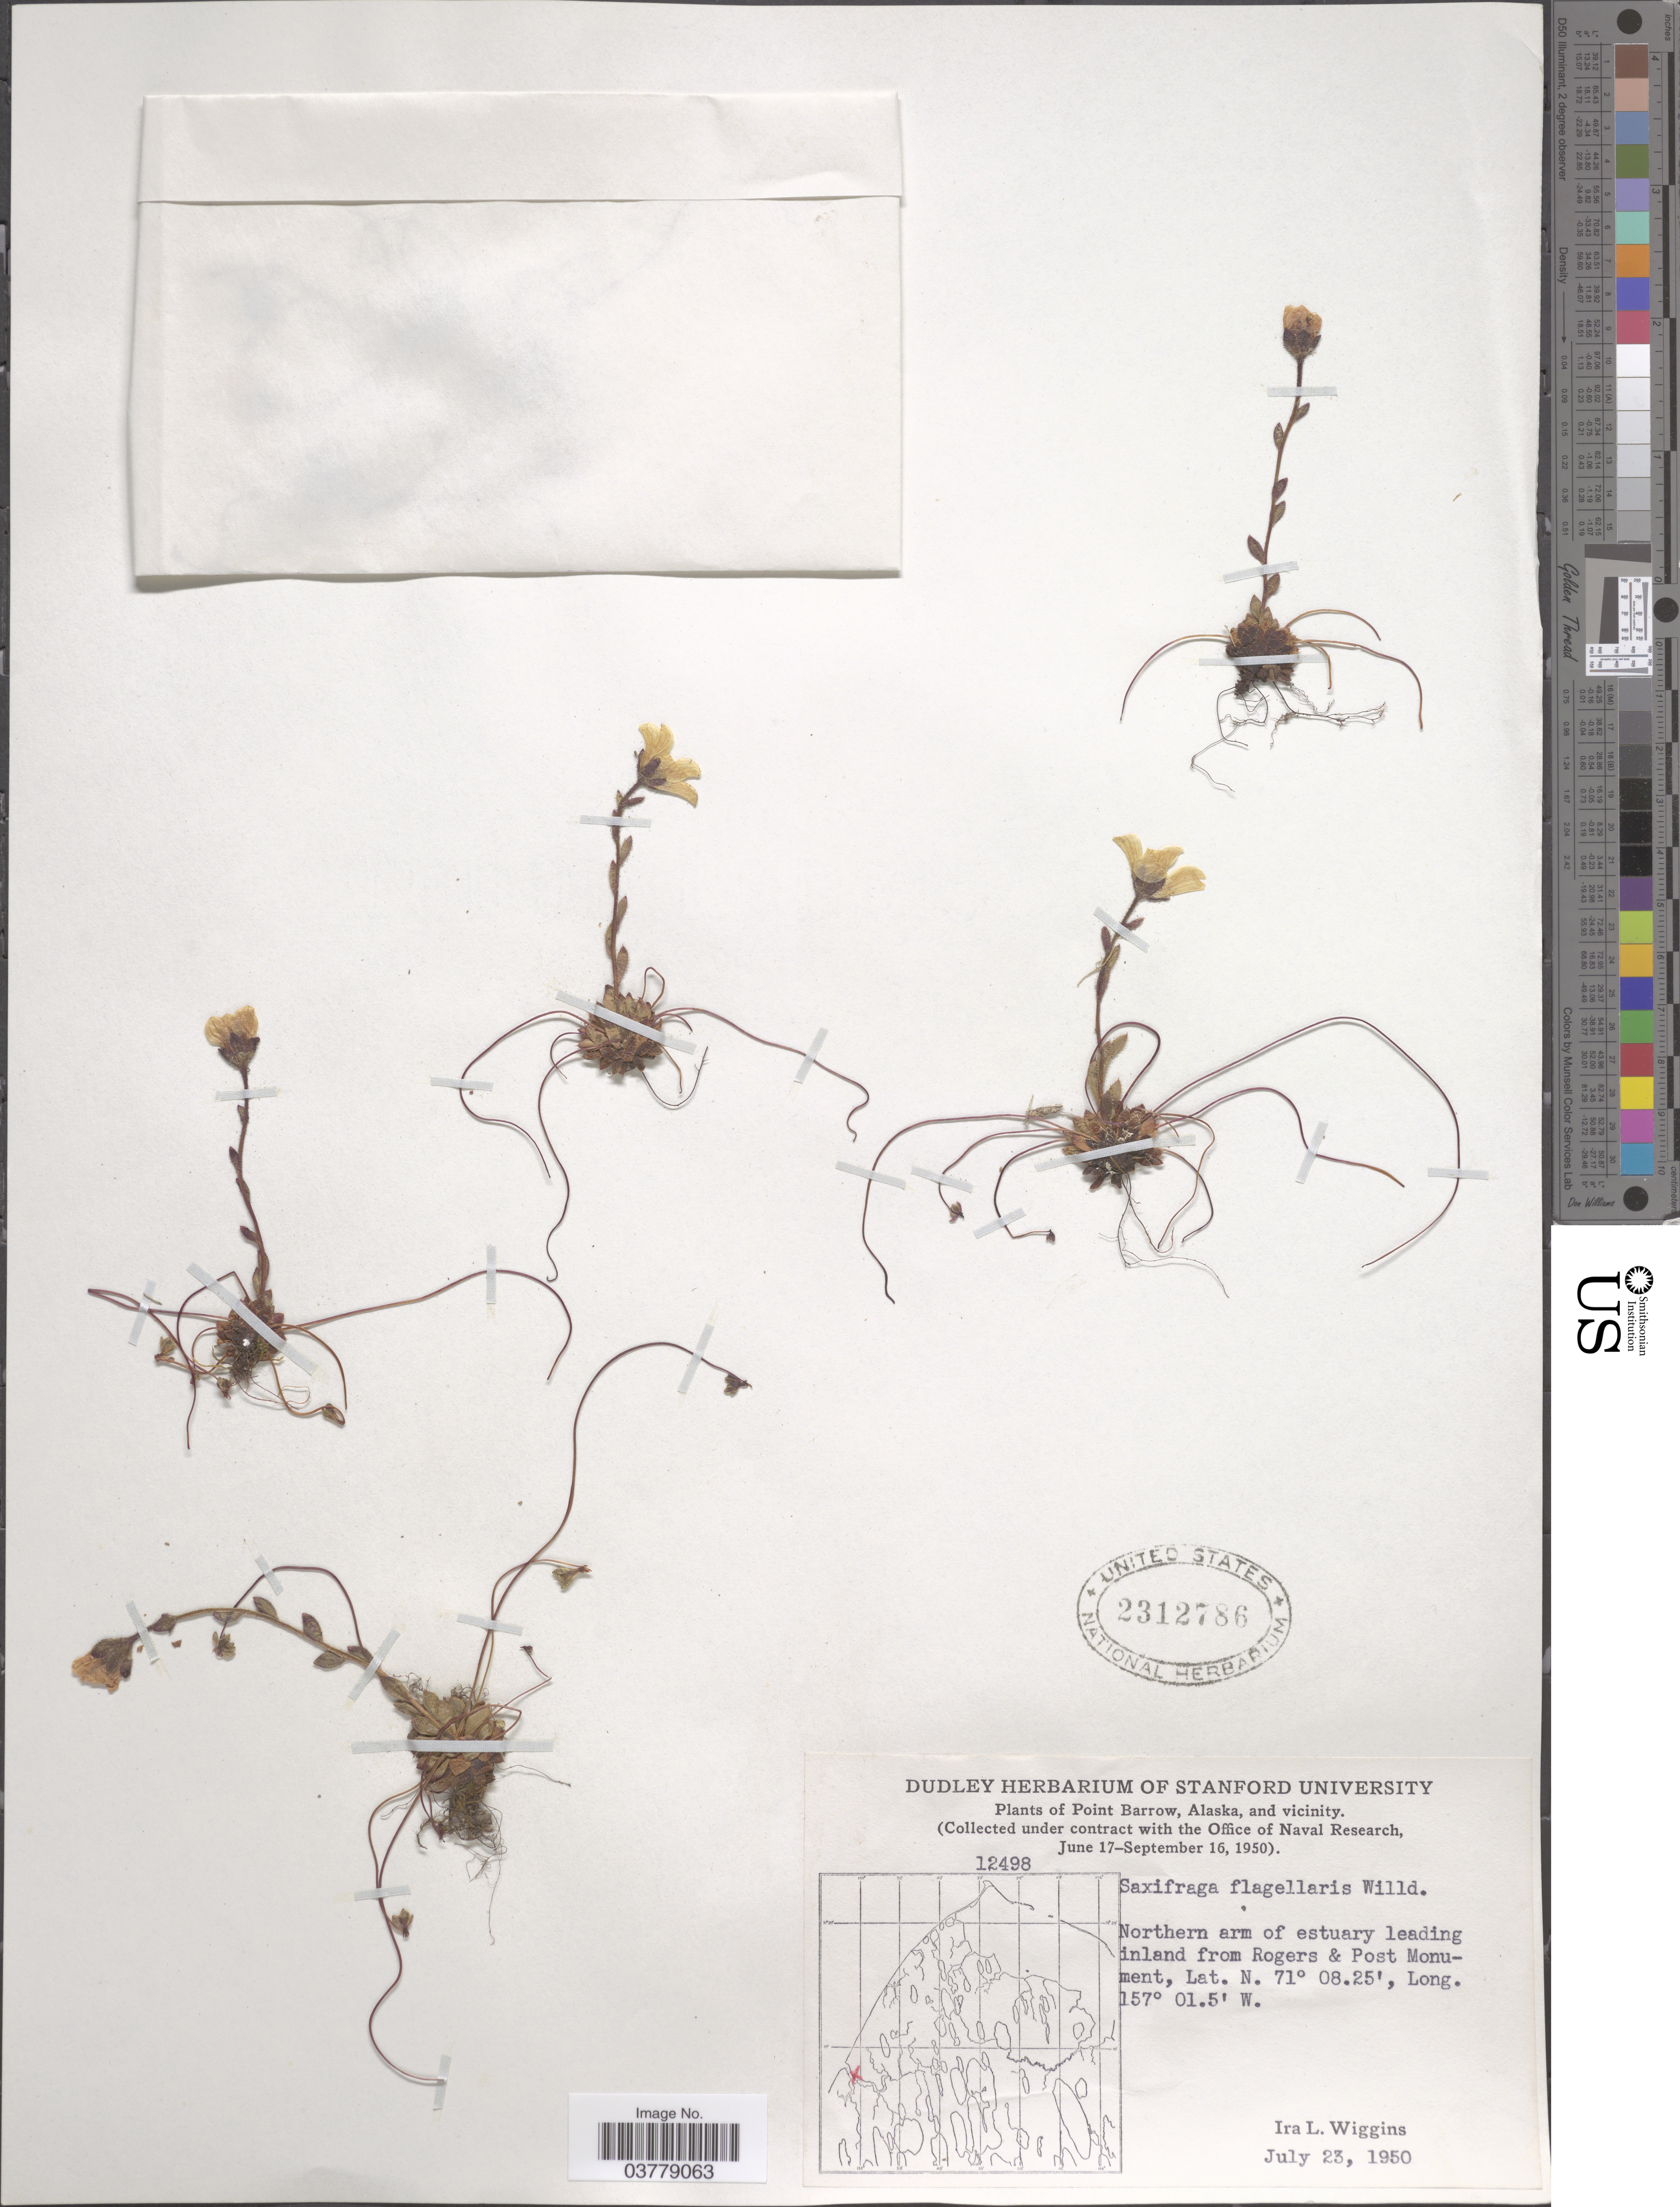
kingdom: Plantae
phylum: Tracheophyta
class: Magnoliopsida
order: Saxifragales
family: Saxifragaceae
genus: Saxifraga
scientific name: Saxifraga flagellaris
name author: Willd. ex Sternb.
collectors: I. L. Wiggins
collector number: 12498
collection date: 1950-07-23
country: United States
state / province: Alaska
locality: Point Barrow, Alaska, and vicinity. Northern arm of estuary leading inland from Rogers & Post Monument.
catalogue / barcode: US 2312786